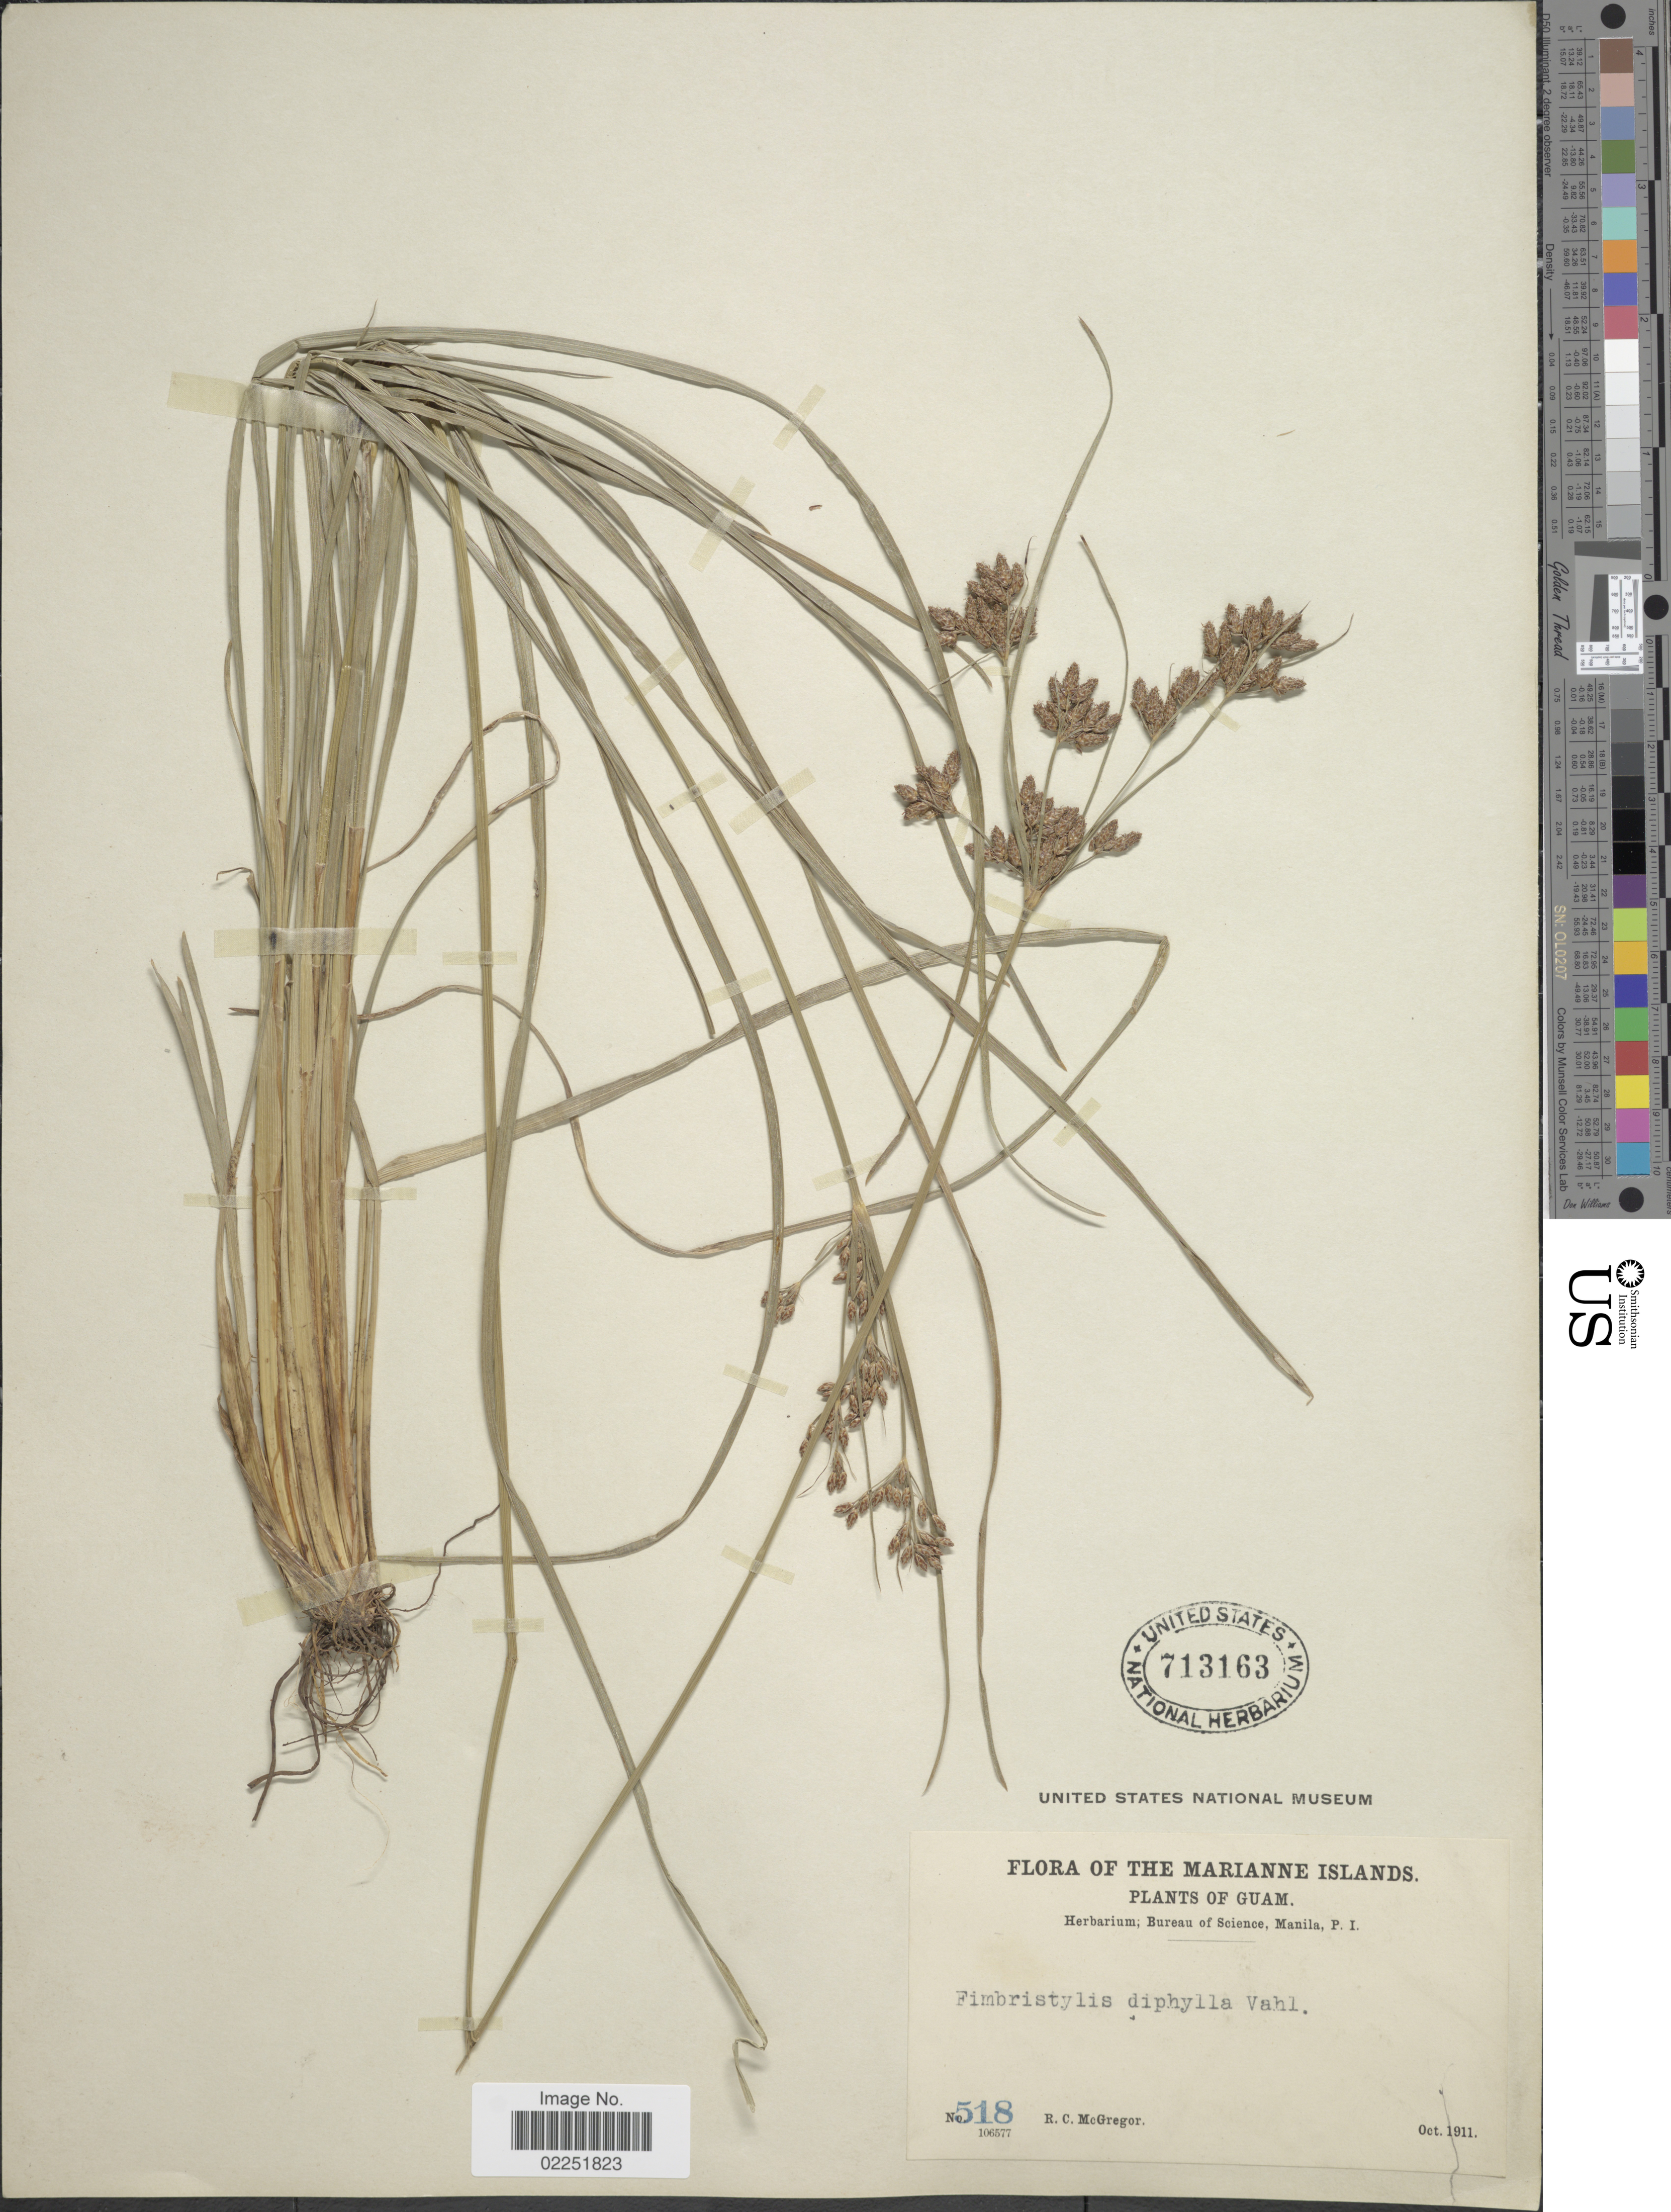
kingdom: Plantae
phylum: Tracheophyta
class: Liliopsida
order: Poales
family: Cyperaceae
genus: Fimbristylis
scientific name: Fimbristylis dichotoma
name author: (L.) Vahl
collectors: R. C. McGregor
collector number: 518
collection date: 1911-10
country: Guam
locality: Marianne Islands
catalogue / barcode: US 713163